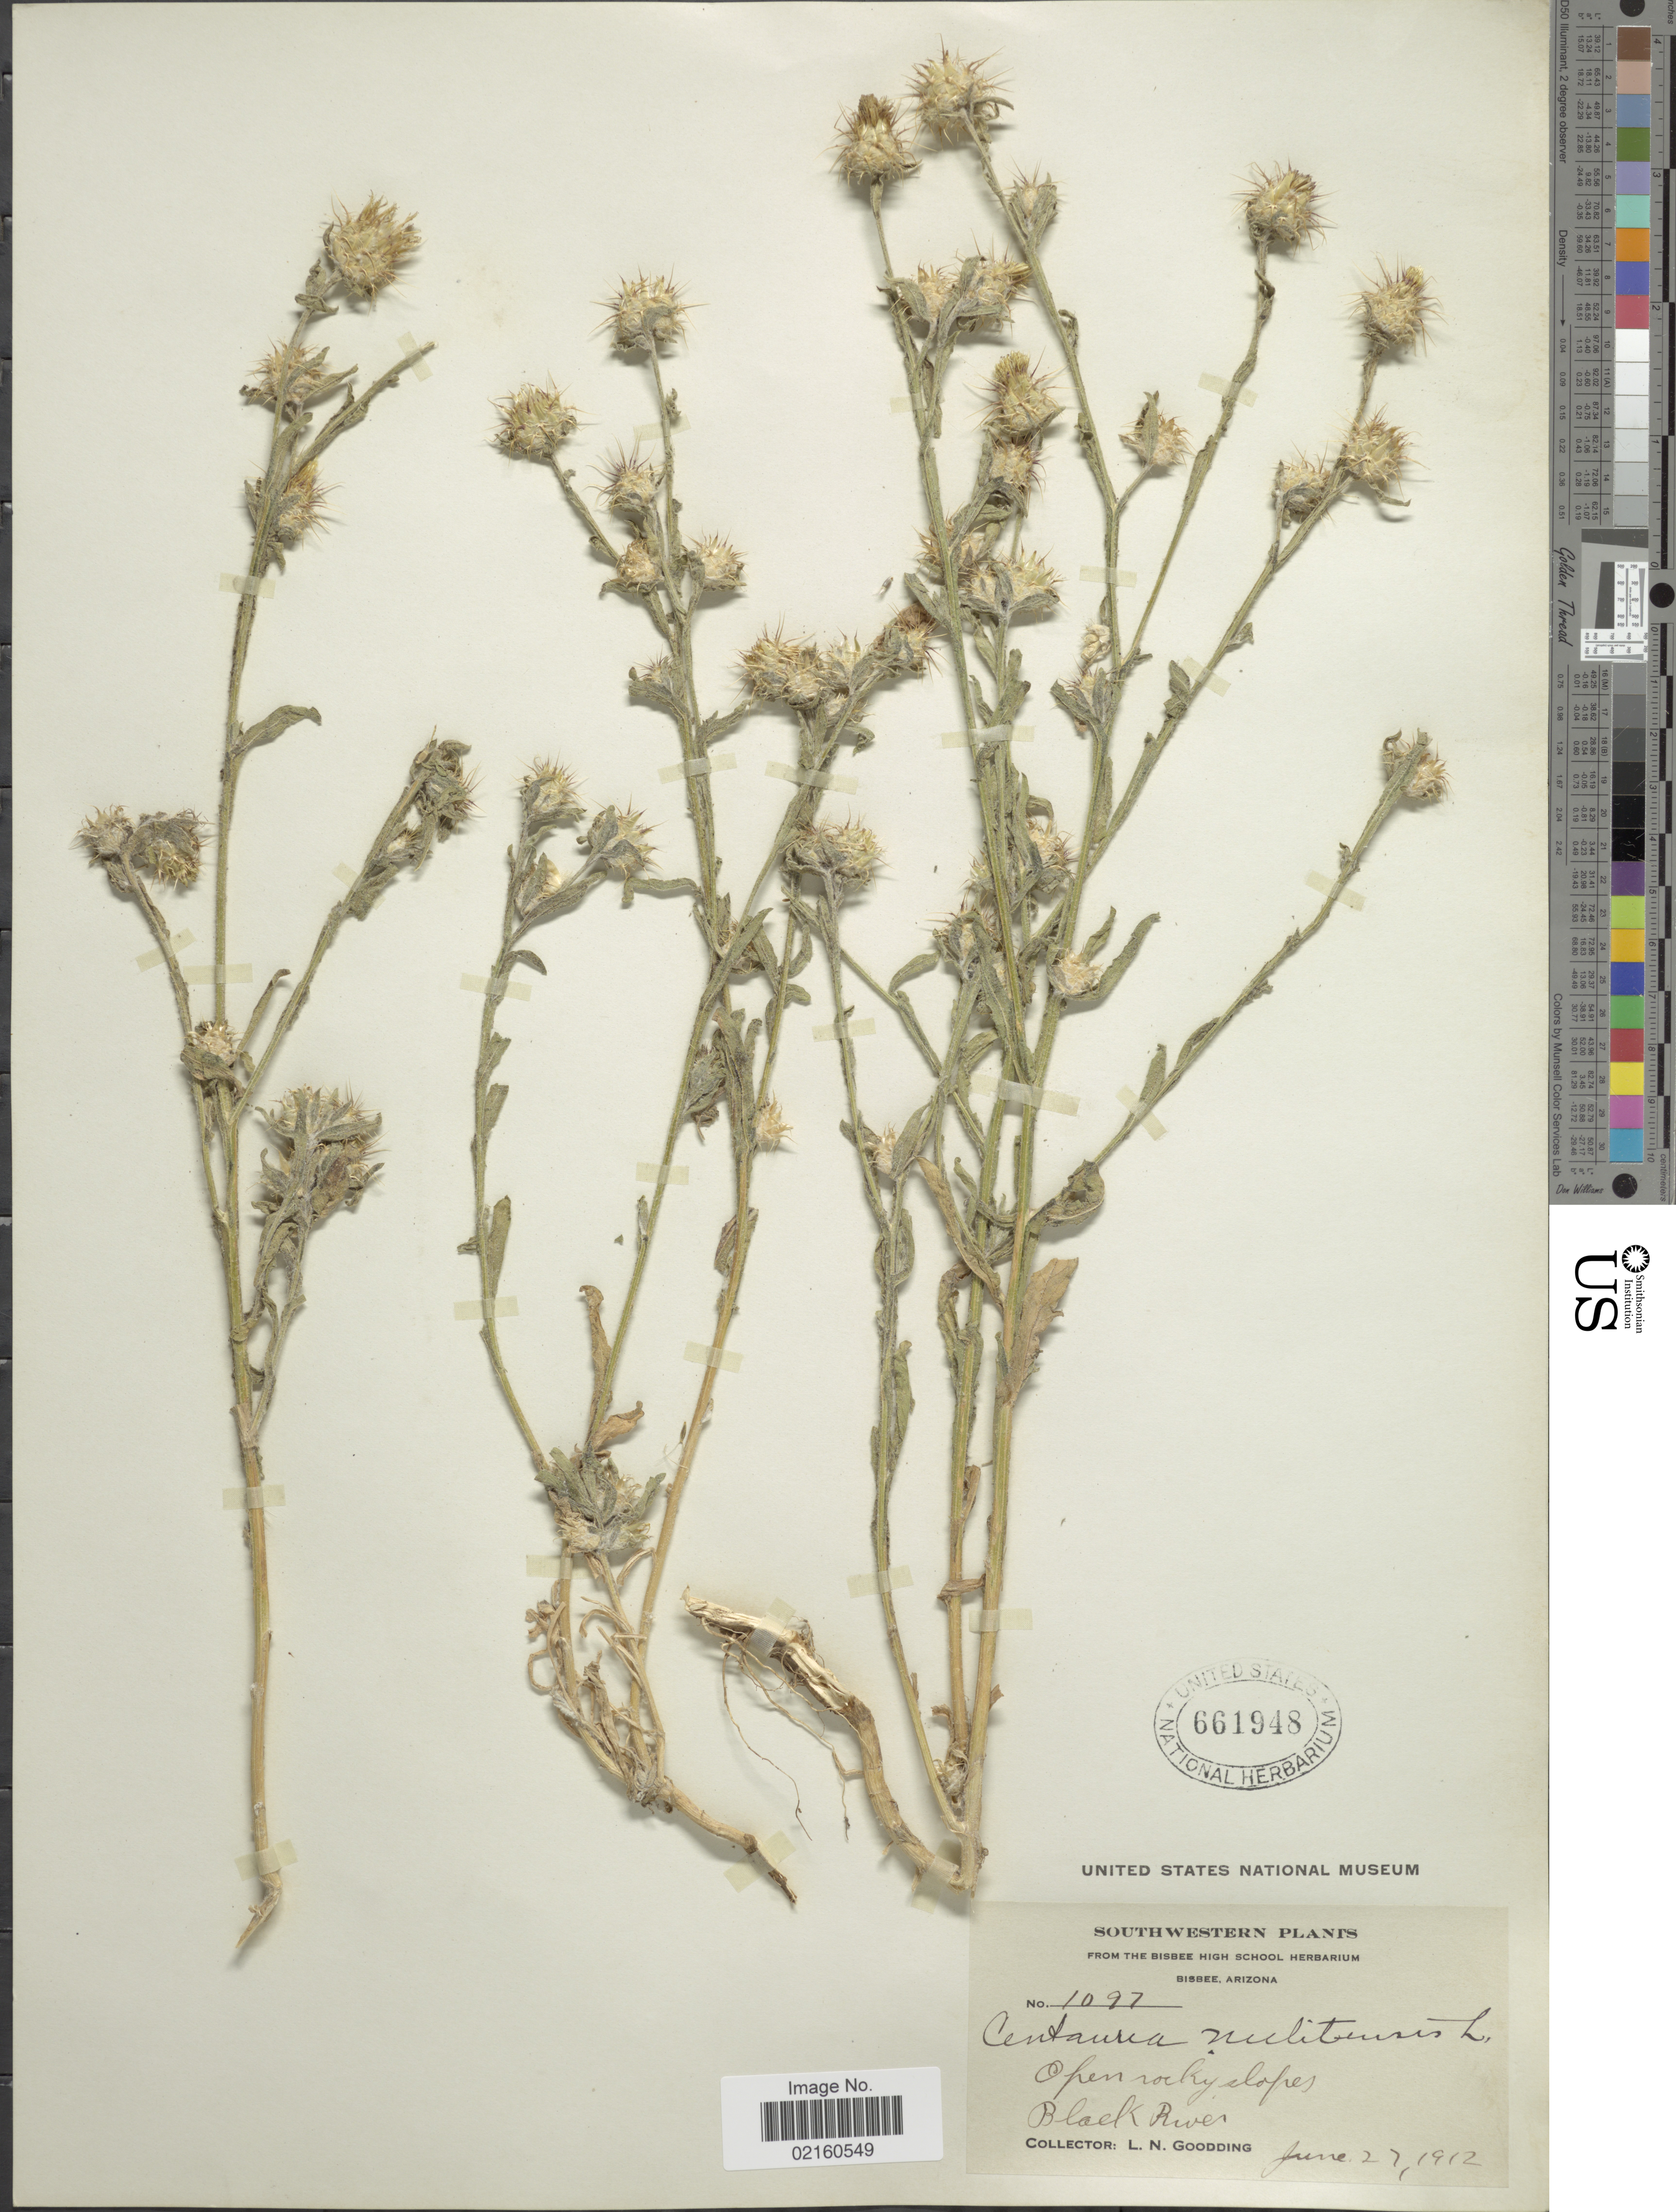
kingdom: Plantae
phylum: Tracheophyta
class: Magnoliopsida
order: Asterales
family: Asteraceae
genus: Centaurea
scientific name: Centaurea melitensis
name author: L.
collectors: L. N. Goodding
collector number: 1097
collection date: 1912-06-27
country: United States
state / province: Arizona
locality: Southwestern, Black River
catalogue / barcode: US 661948